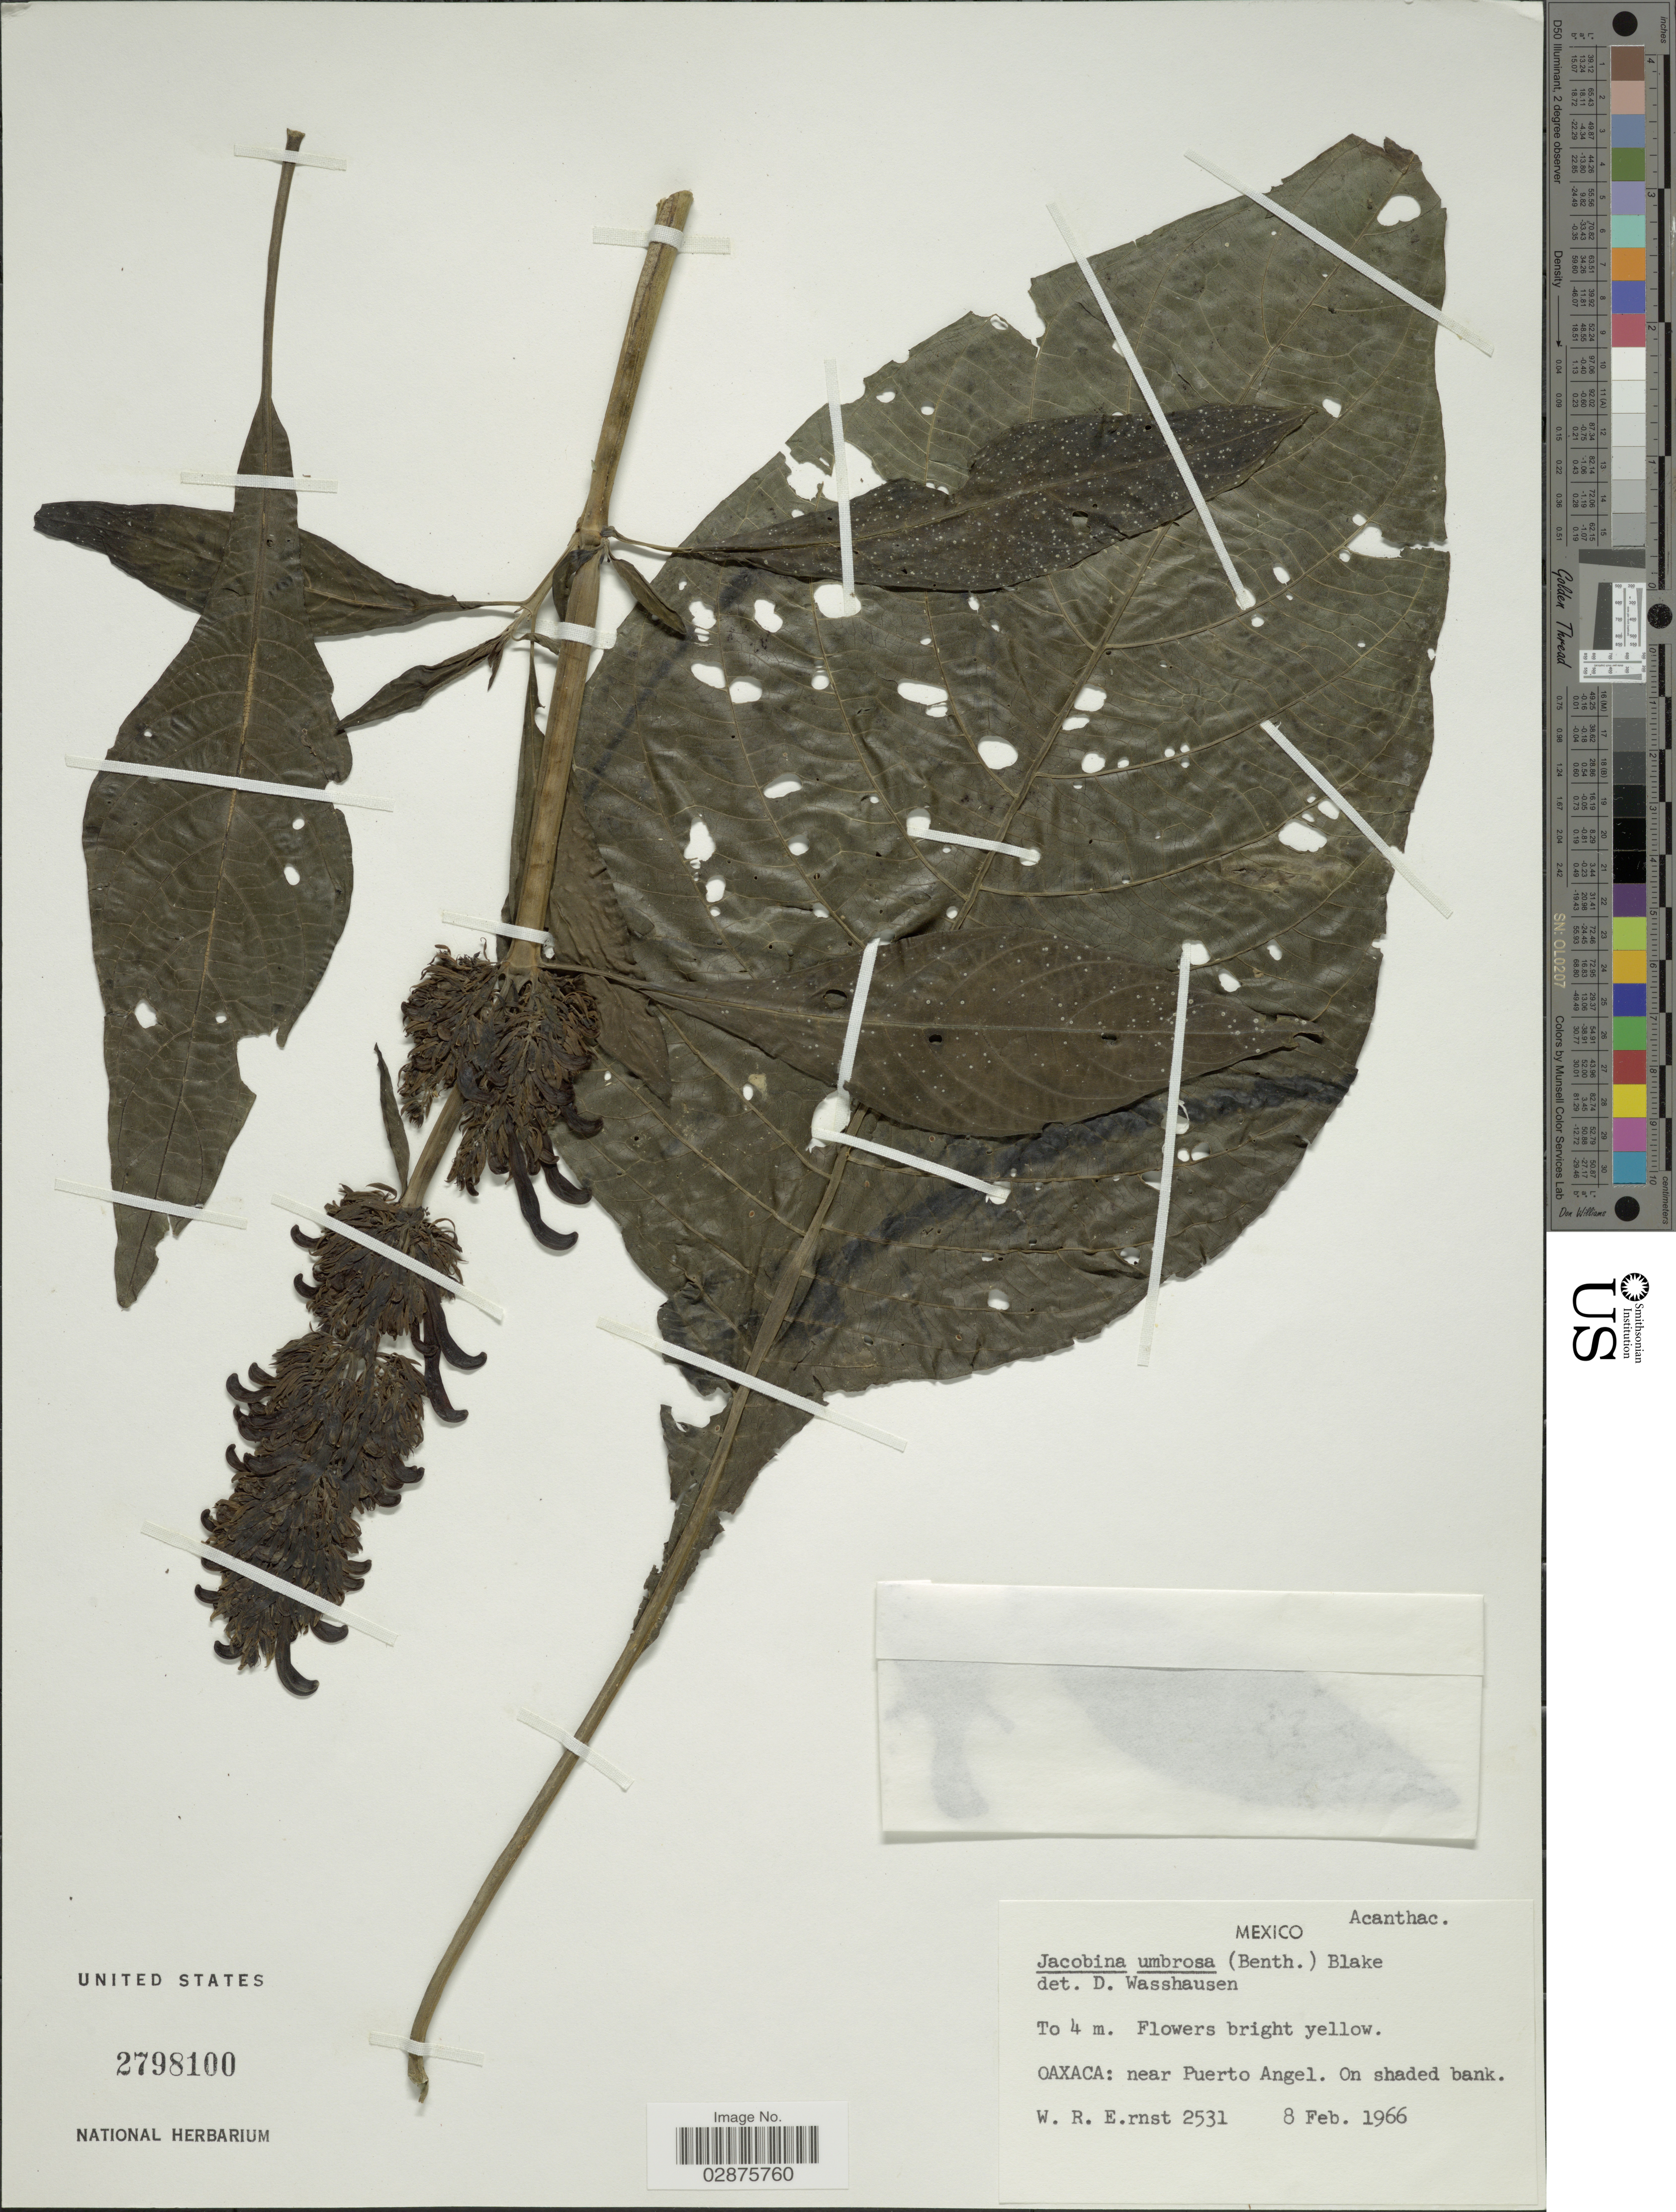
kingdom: Plantae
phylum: Tracheophyta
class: Magnoliopsida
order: Lamiales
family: Acanthaceae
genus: Justicia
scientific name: Justicia aurea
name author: Schltdl.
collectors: W. R. Ernst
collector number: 2531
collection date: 1966-02-08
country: Mexico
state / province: Oaxaca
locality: Near Puerto Angel.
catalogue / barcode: US 2798100